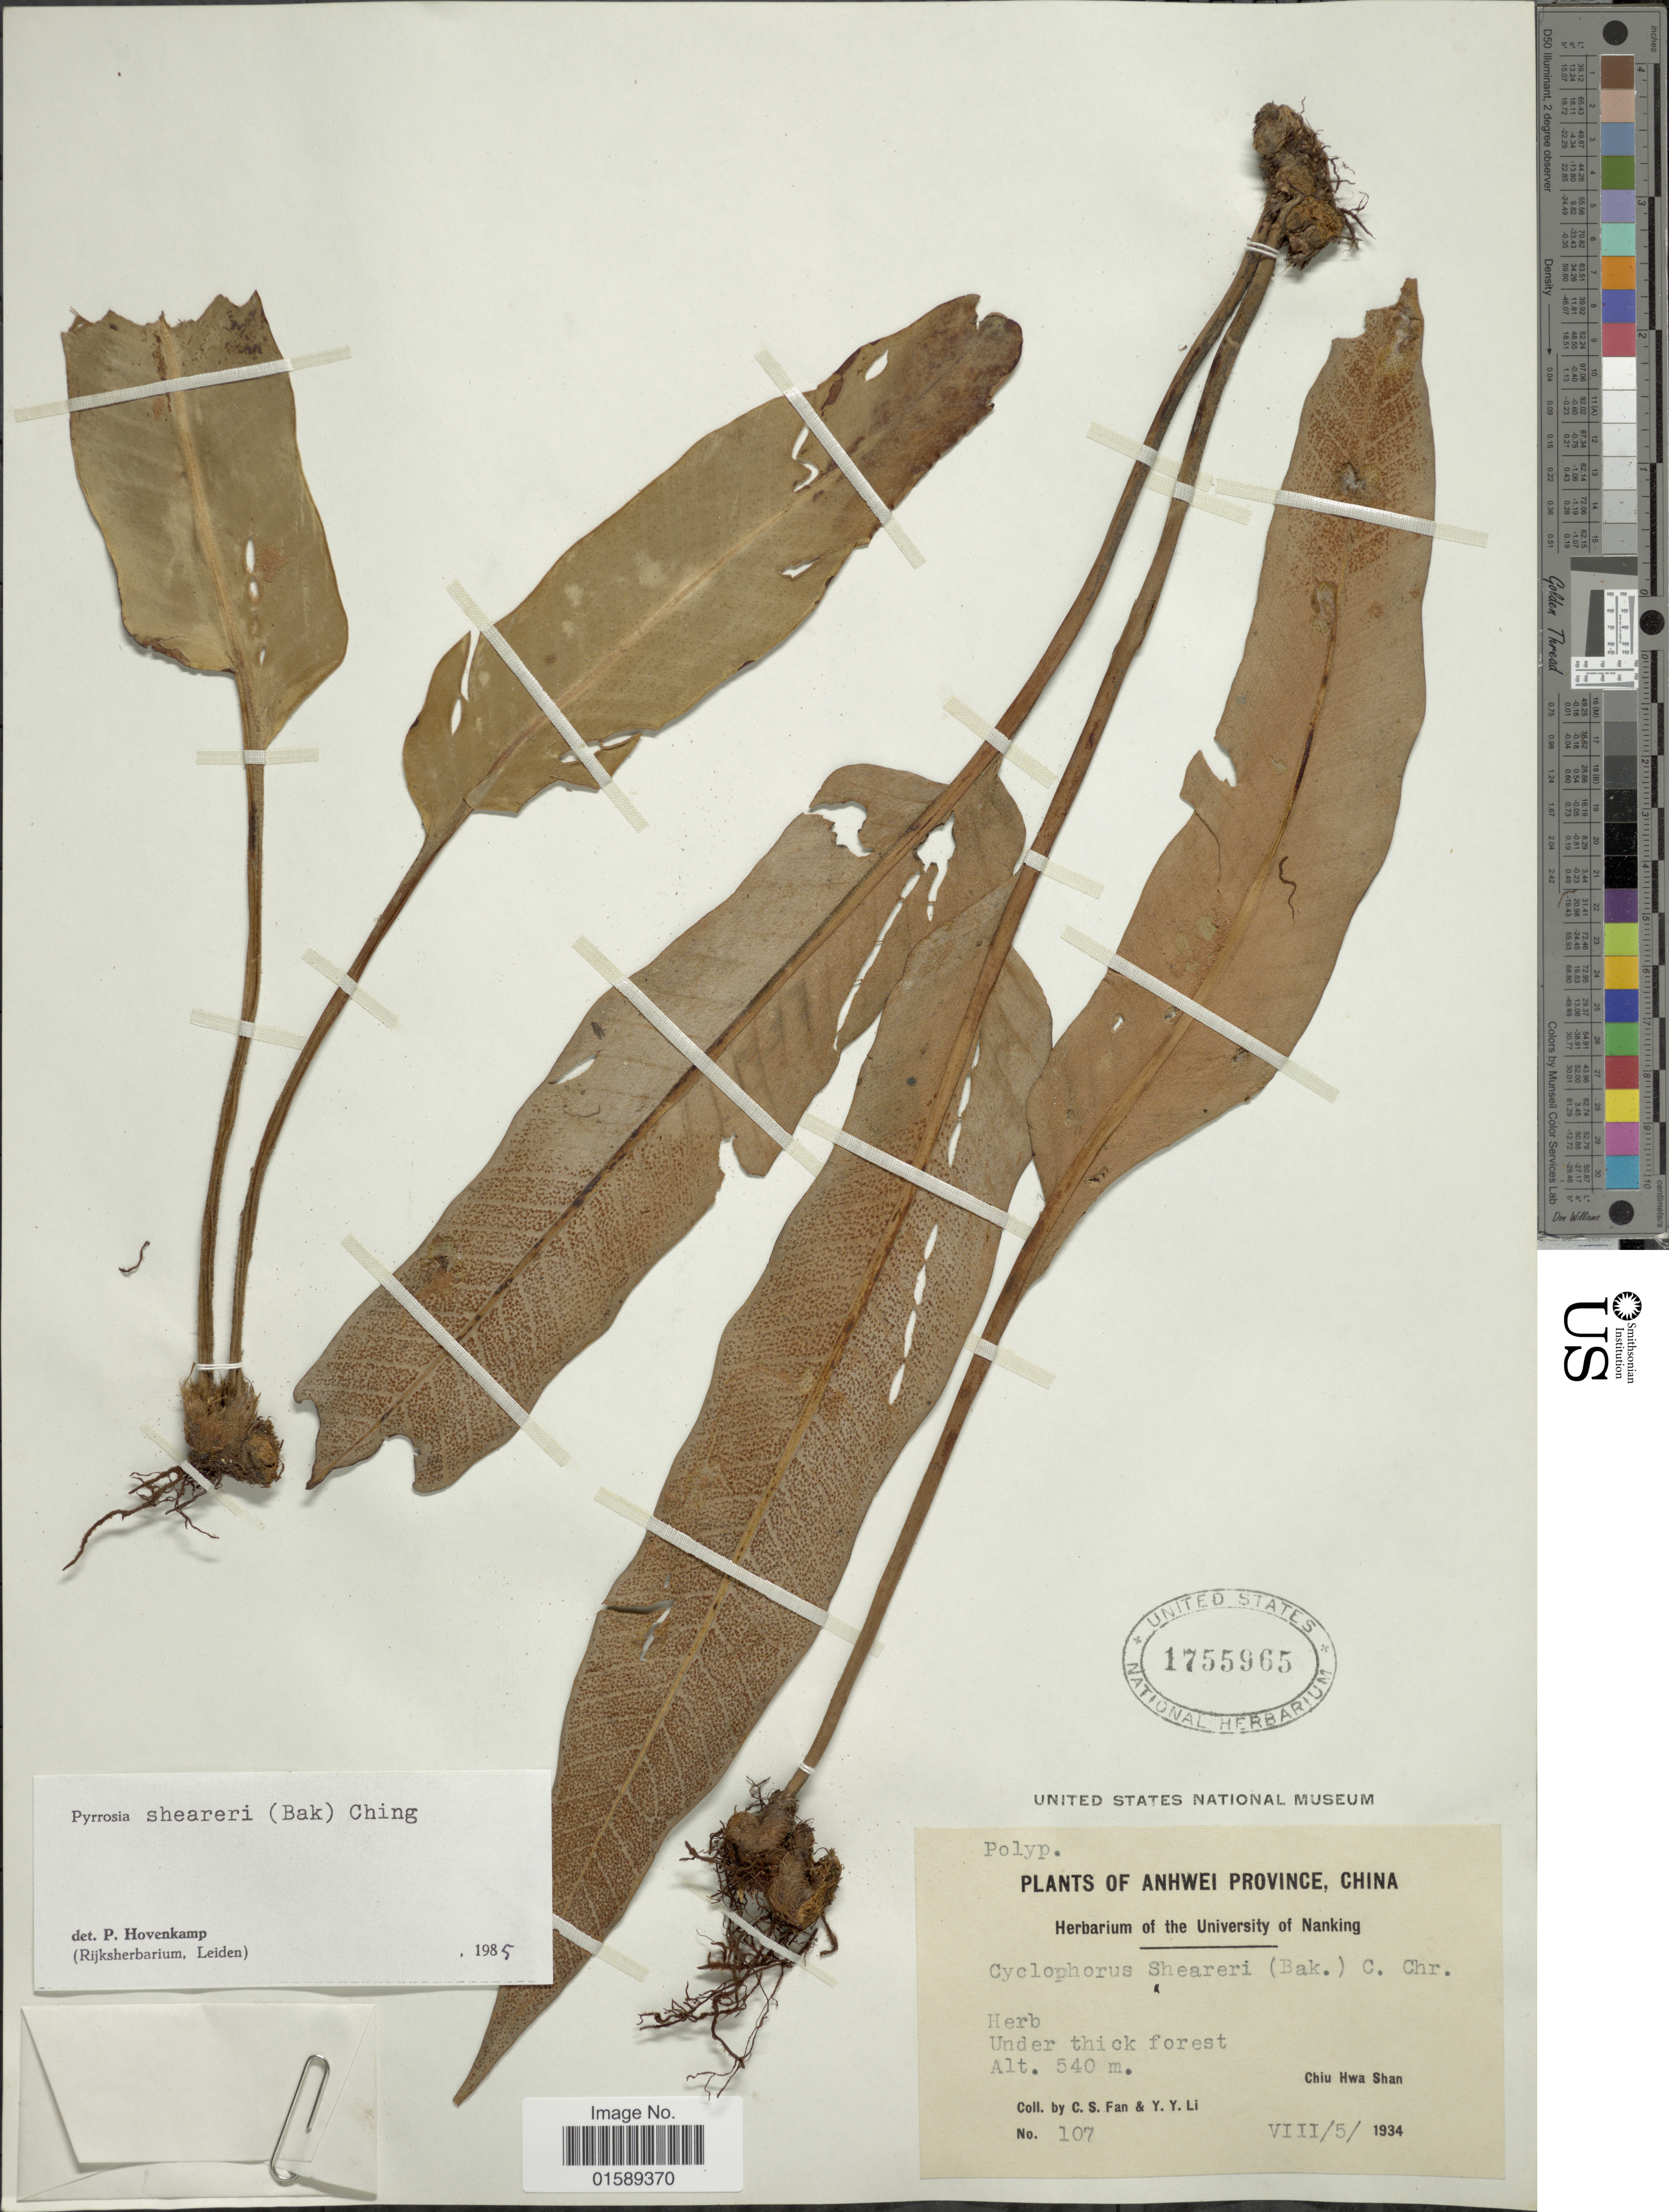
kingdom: Plantae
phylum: Tracheophyta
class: Polypodiopsida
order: Polypodiales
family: Polypodiaceae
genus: Pyrrosia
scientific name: Pyrrosia sheareri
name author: (Baker) Ching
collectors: C. S. Fan & Y. Y. Li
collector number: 107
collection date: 1934-08-05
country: China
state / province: Anhui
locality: Anhwei Province, China. Chiu Hwa Shan.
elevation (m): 540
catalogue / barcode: US 1755965